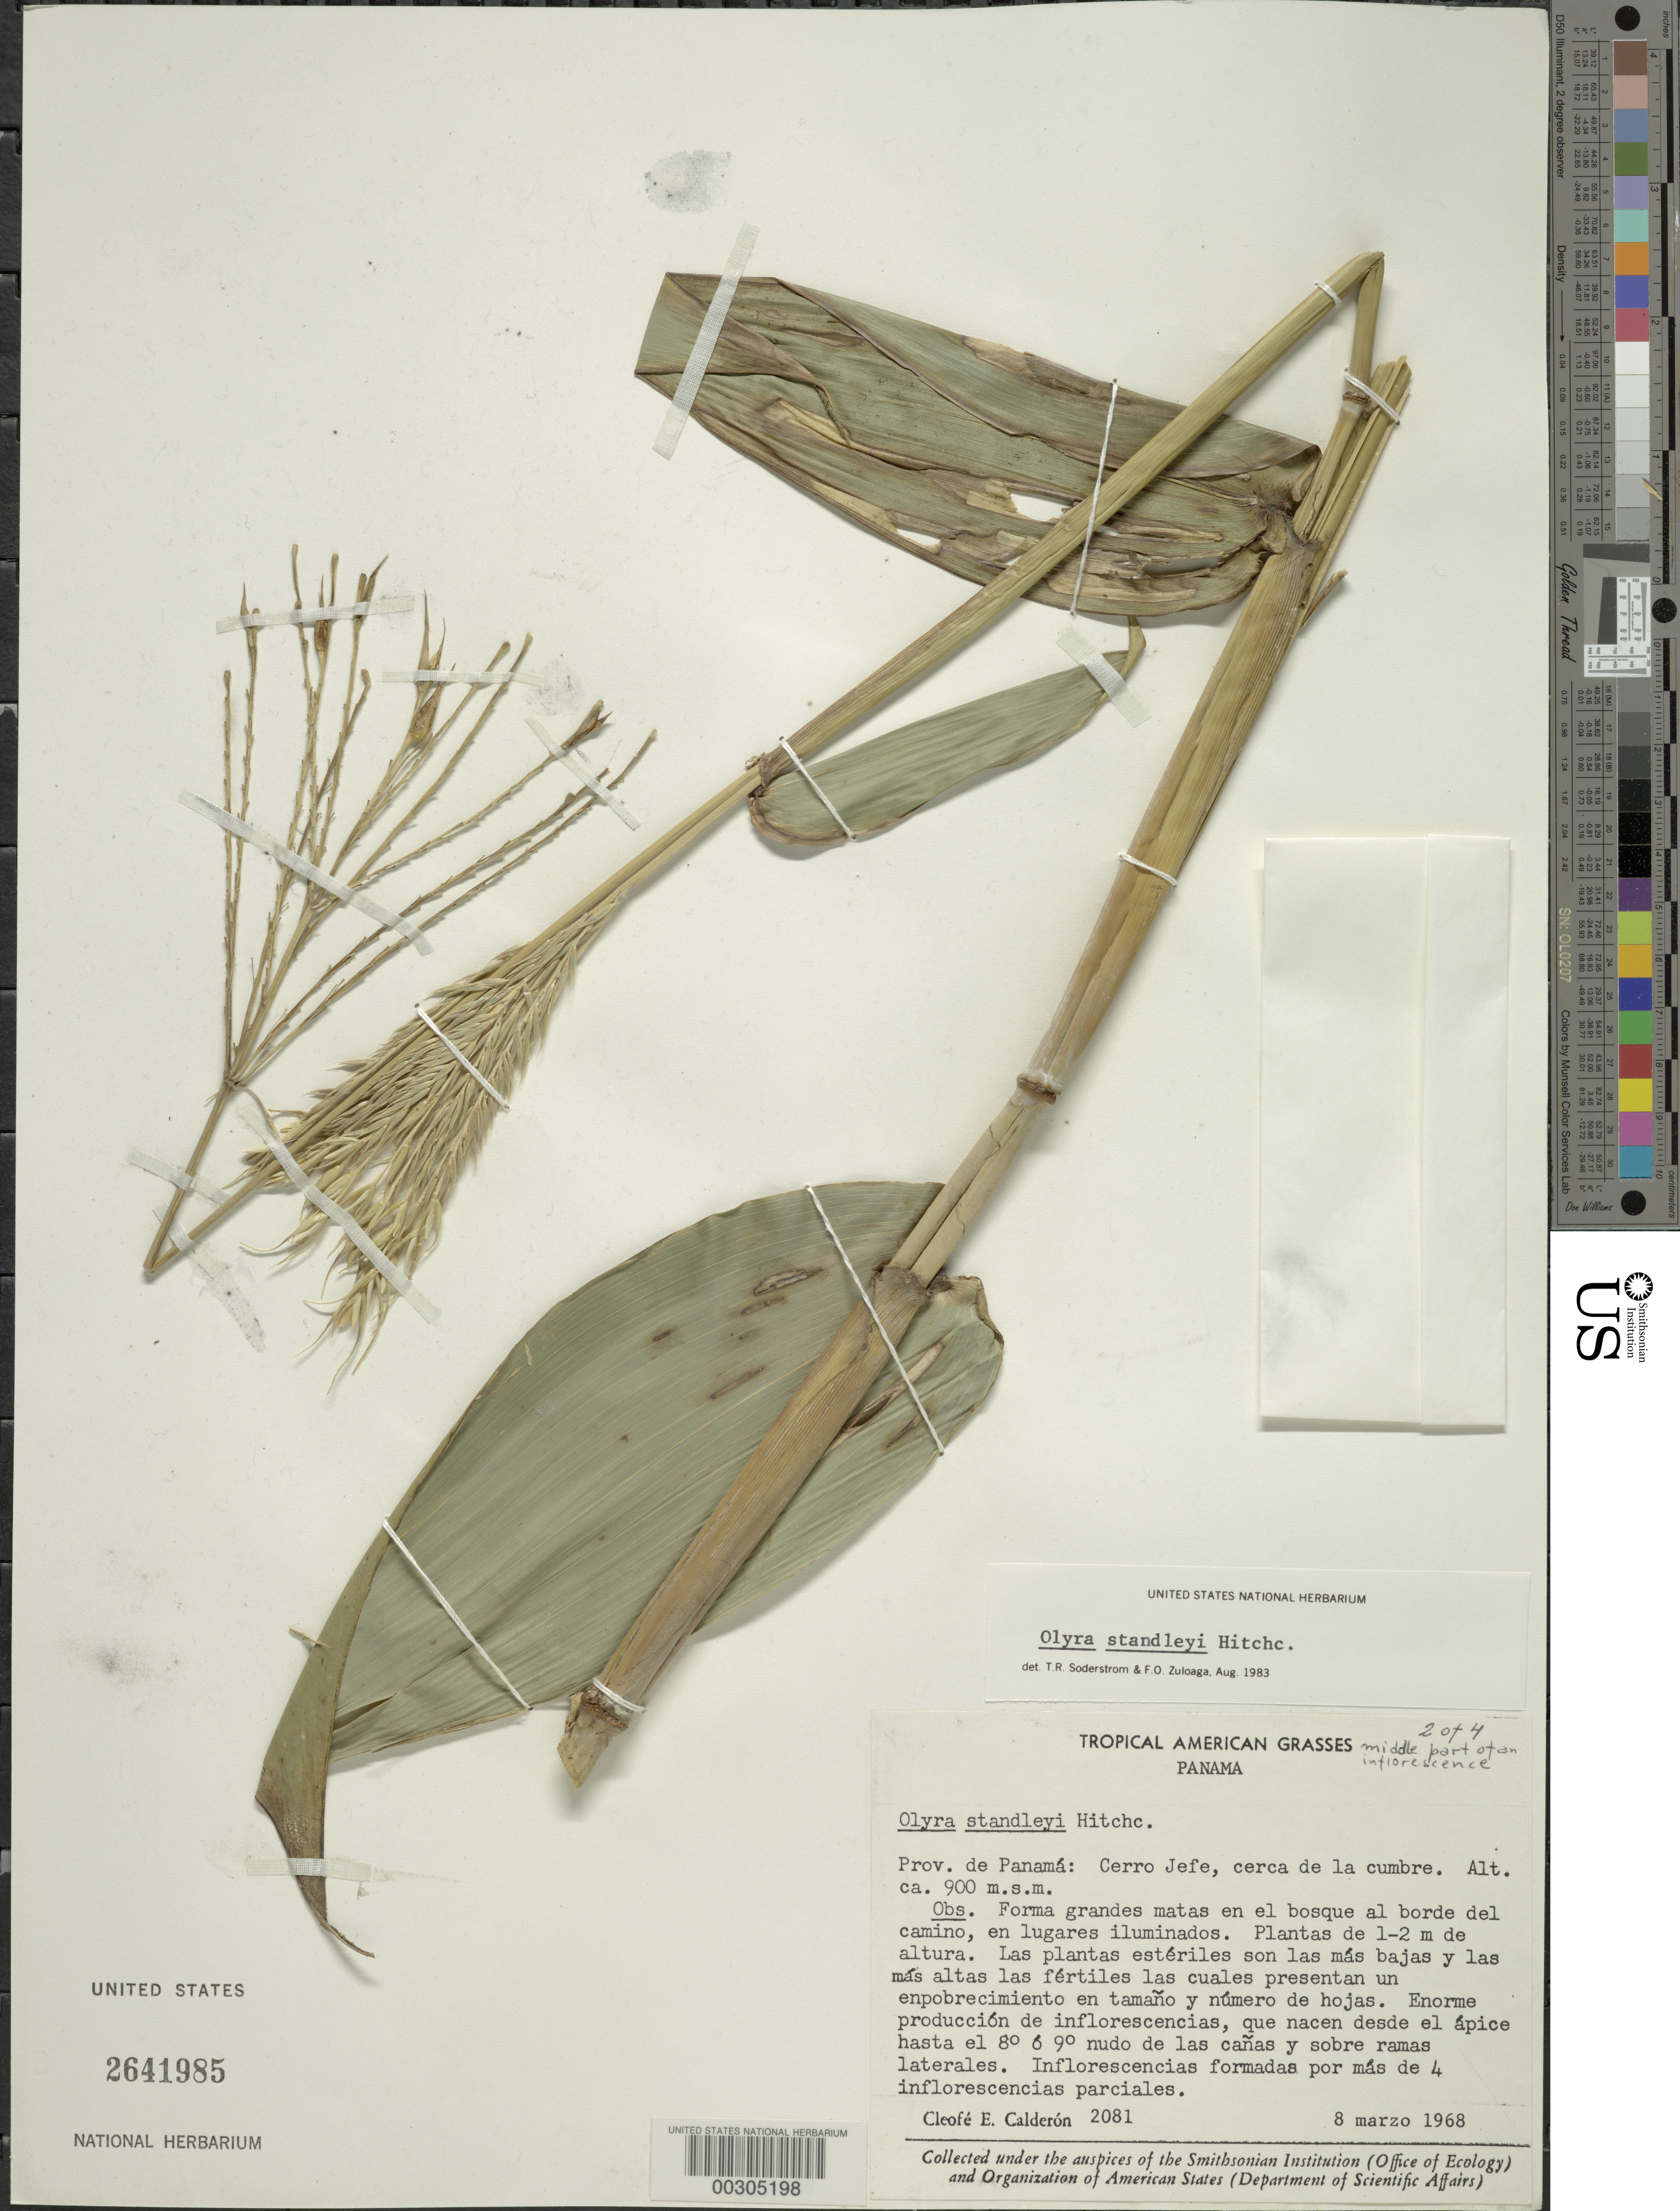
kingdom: Plantae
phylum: Tracheophyta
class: Liliopsida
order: Poales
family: Poaceae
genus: Olyra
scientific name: Olyra standleyi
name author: Hitchc.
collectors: C. E. Calderón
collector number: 2081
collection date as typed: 08 Mar 1968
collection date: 1968-03-08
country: Panama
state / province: Panamá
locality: Cerro Jefe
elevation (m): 900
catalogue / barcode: US 2641985